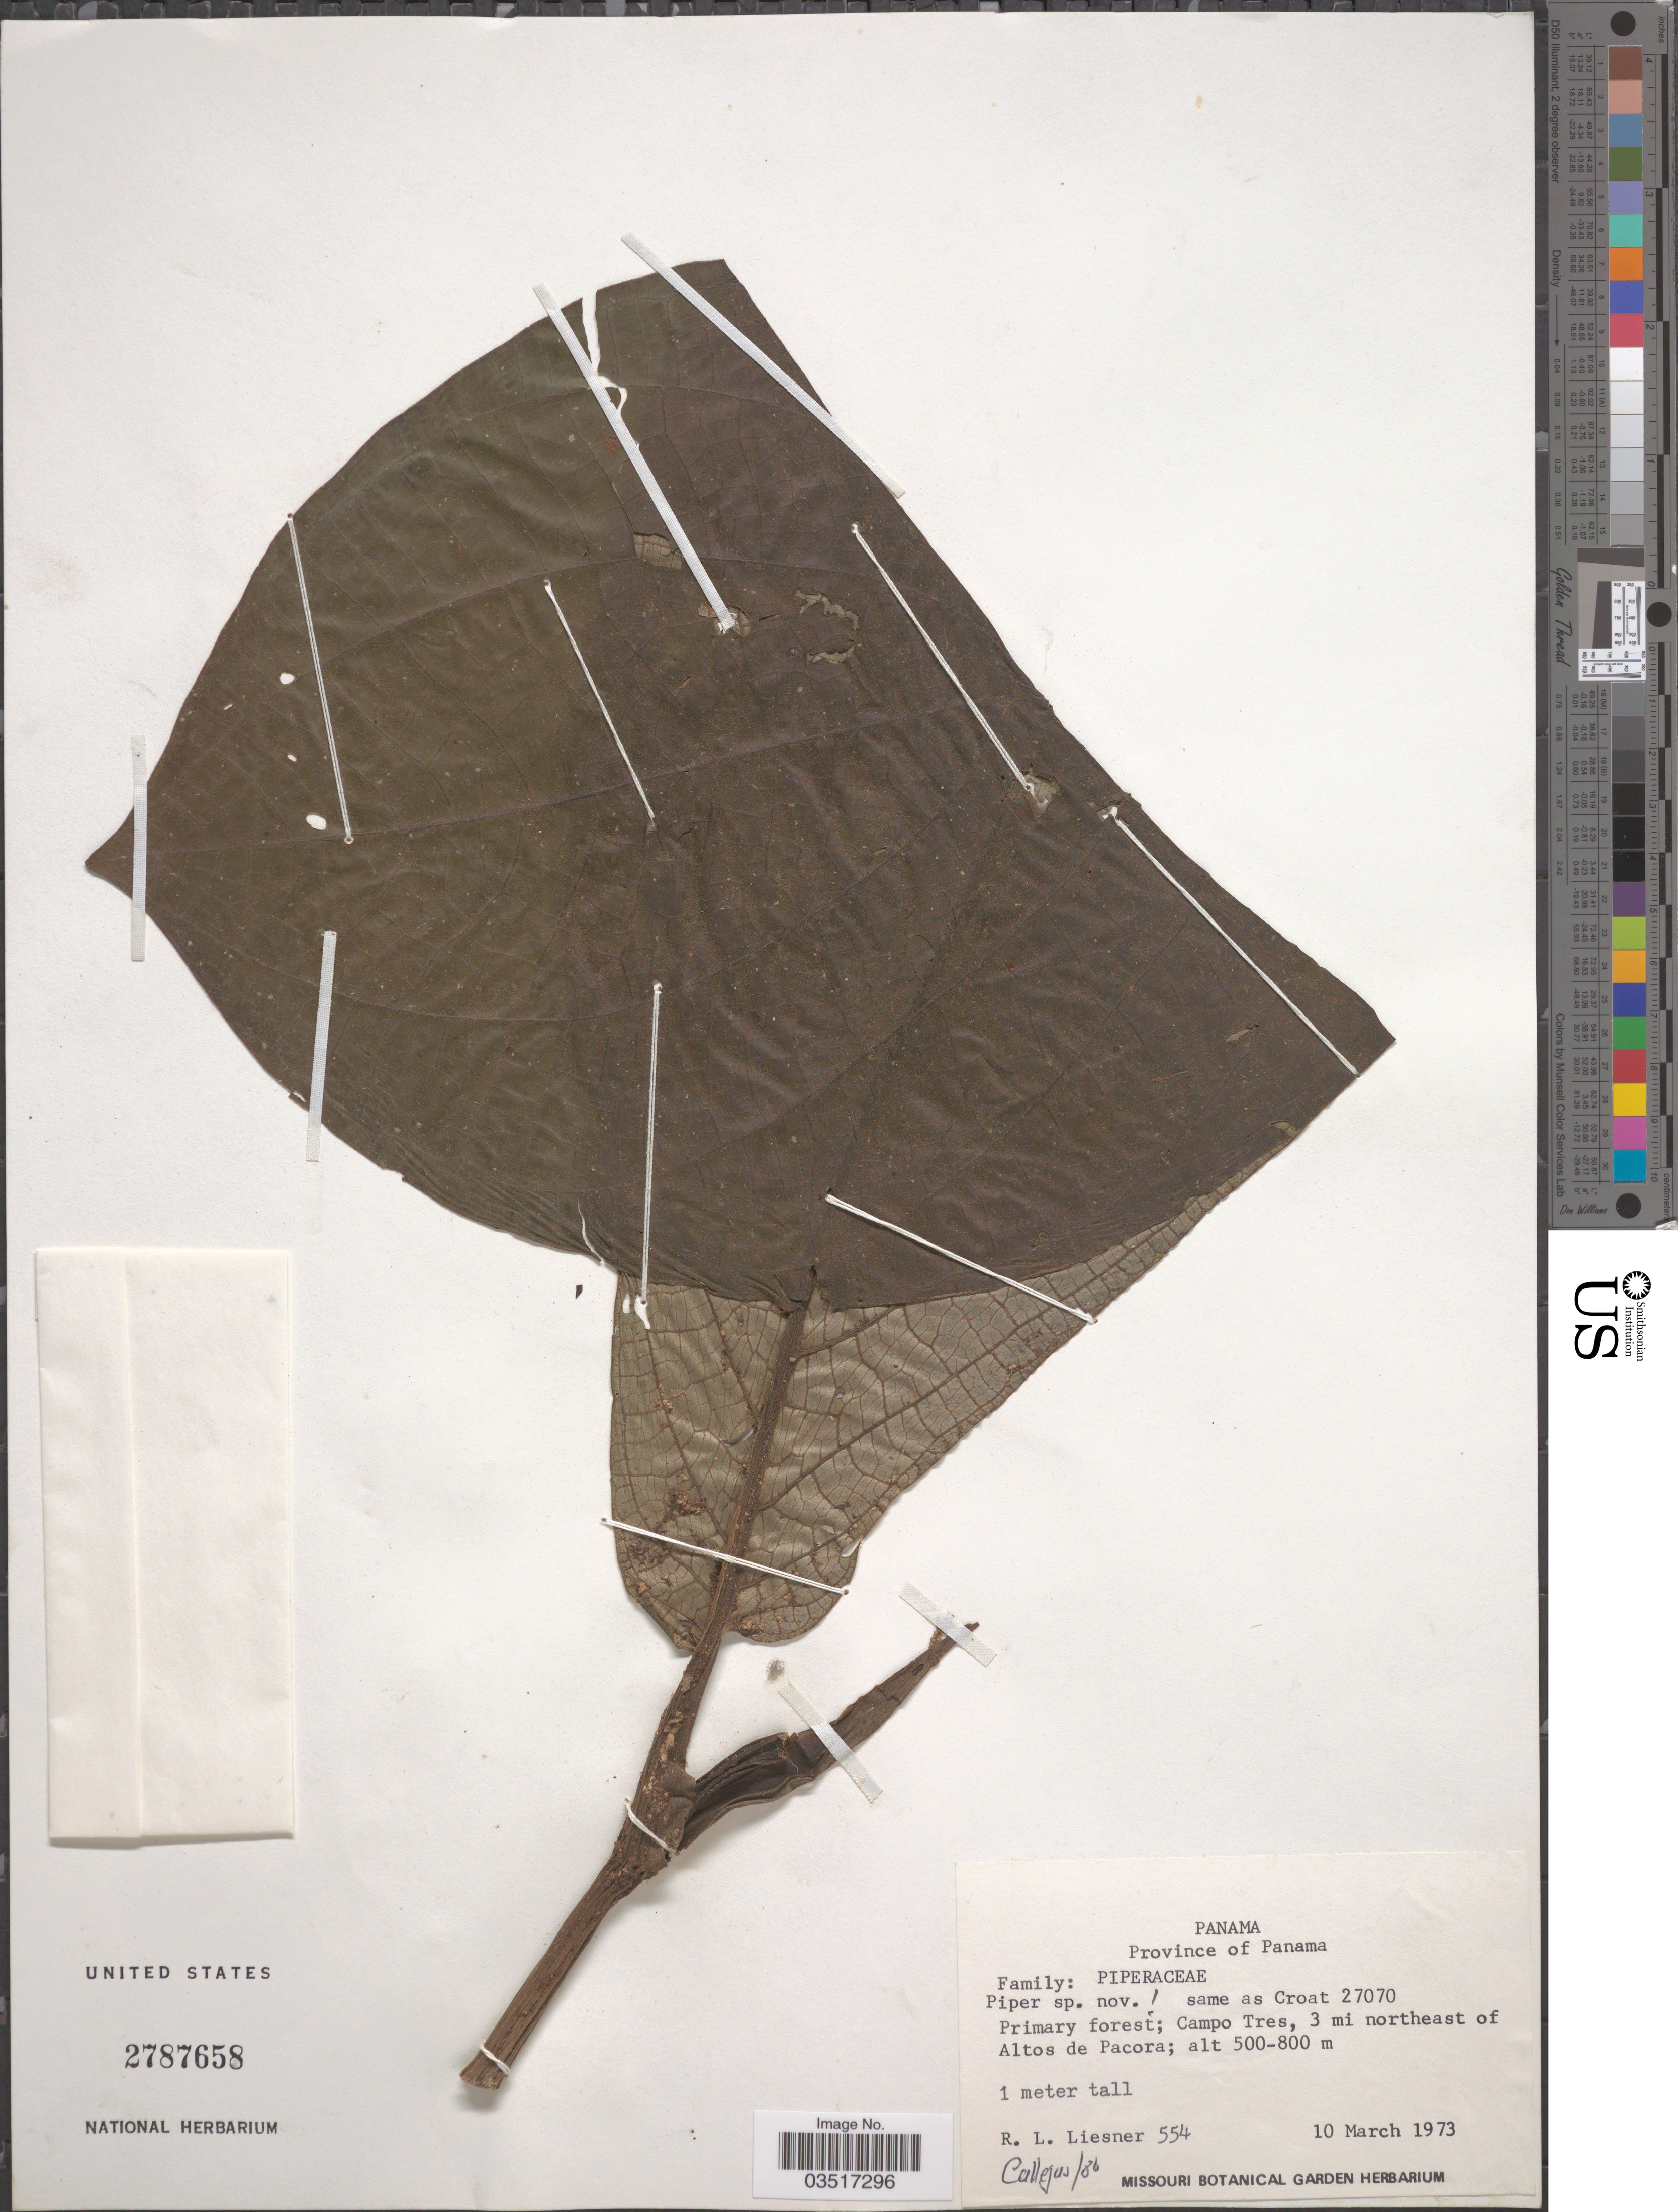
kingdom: Plantae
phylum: Tracheophyta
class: Magnoliopsida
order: Piperales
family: Piperaceae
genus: Piper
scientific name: Piper sp.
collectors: R. L. Liesner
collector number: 554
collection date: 1973-03-10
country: Panama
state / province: Panamá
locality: Campo tres, 3 mi northeast of Altos de Pacora.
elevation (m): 500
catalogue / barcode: US 2787658